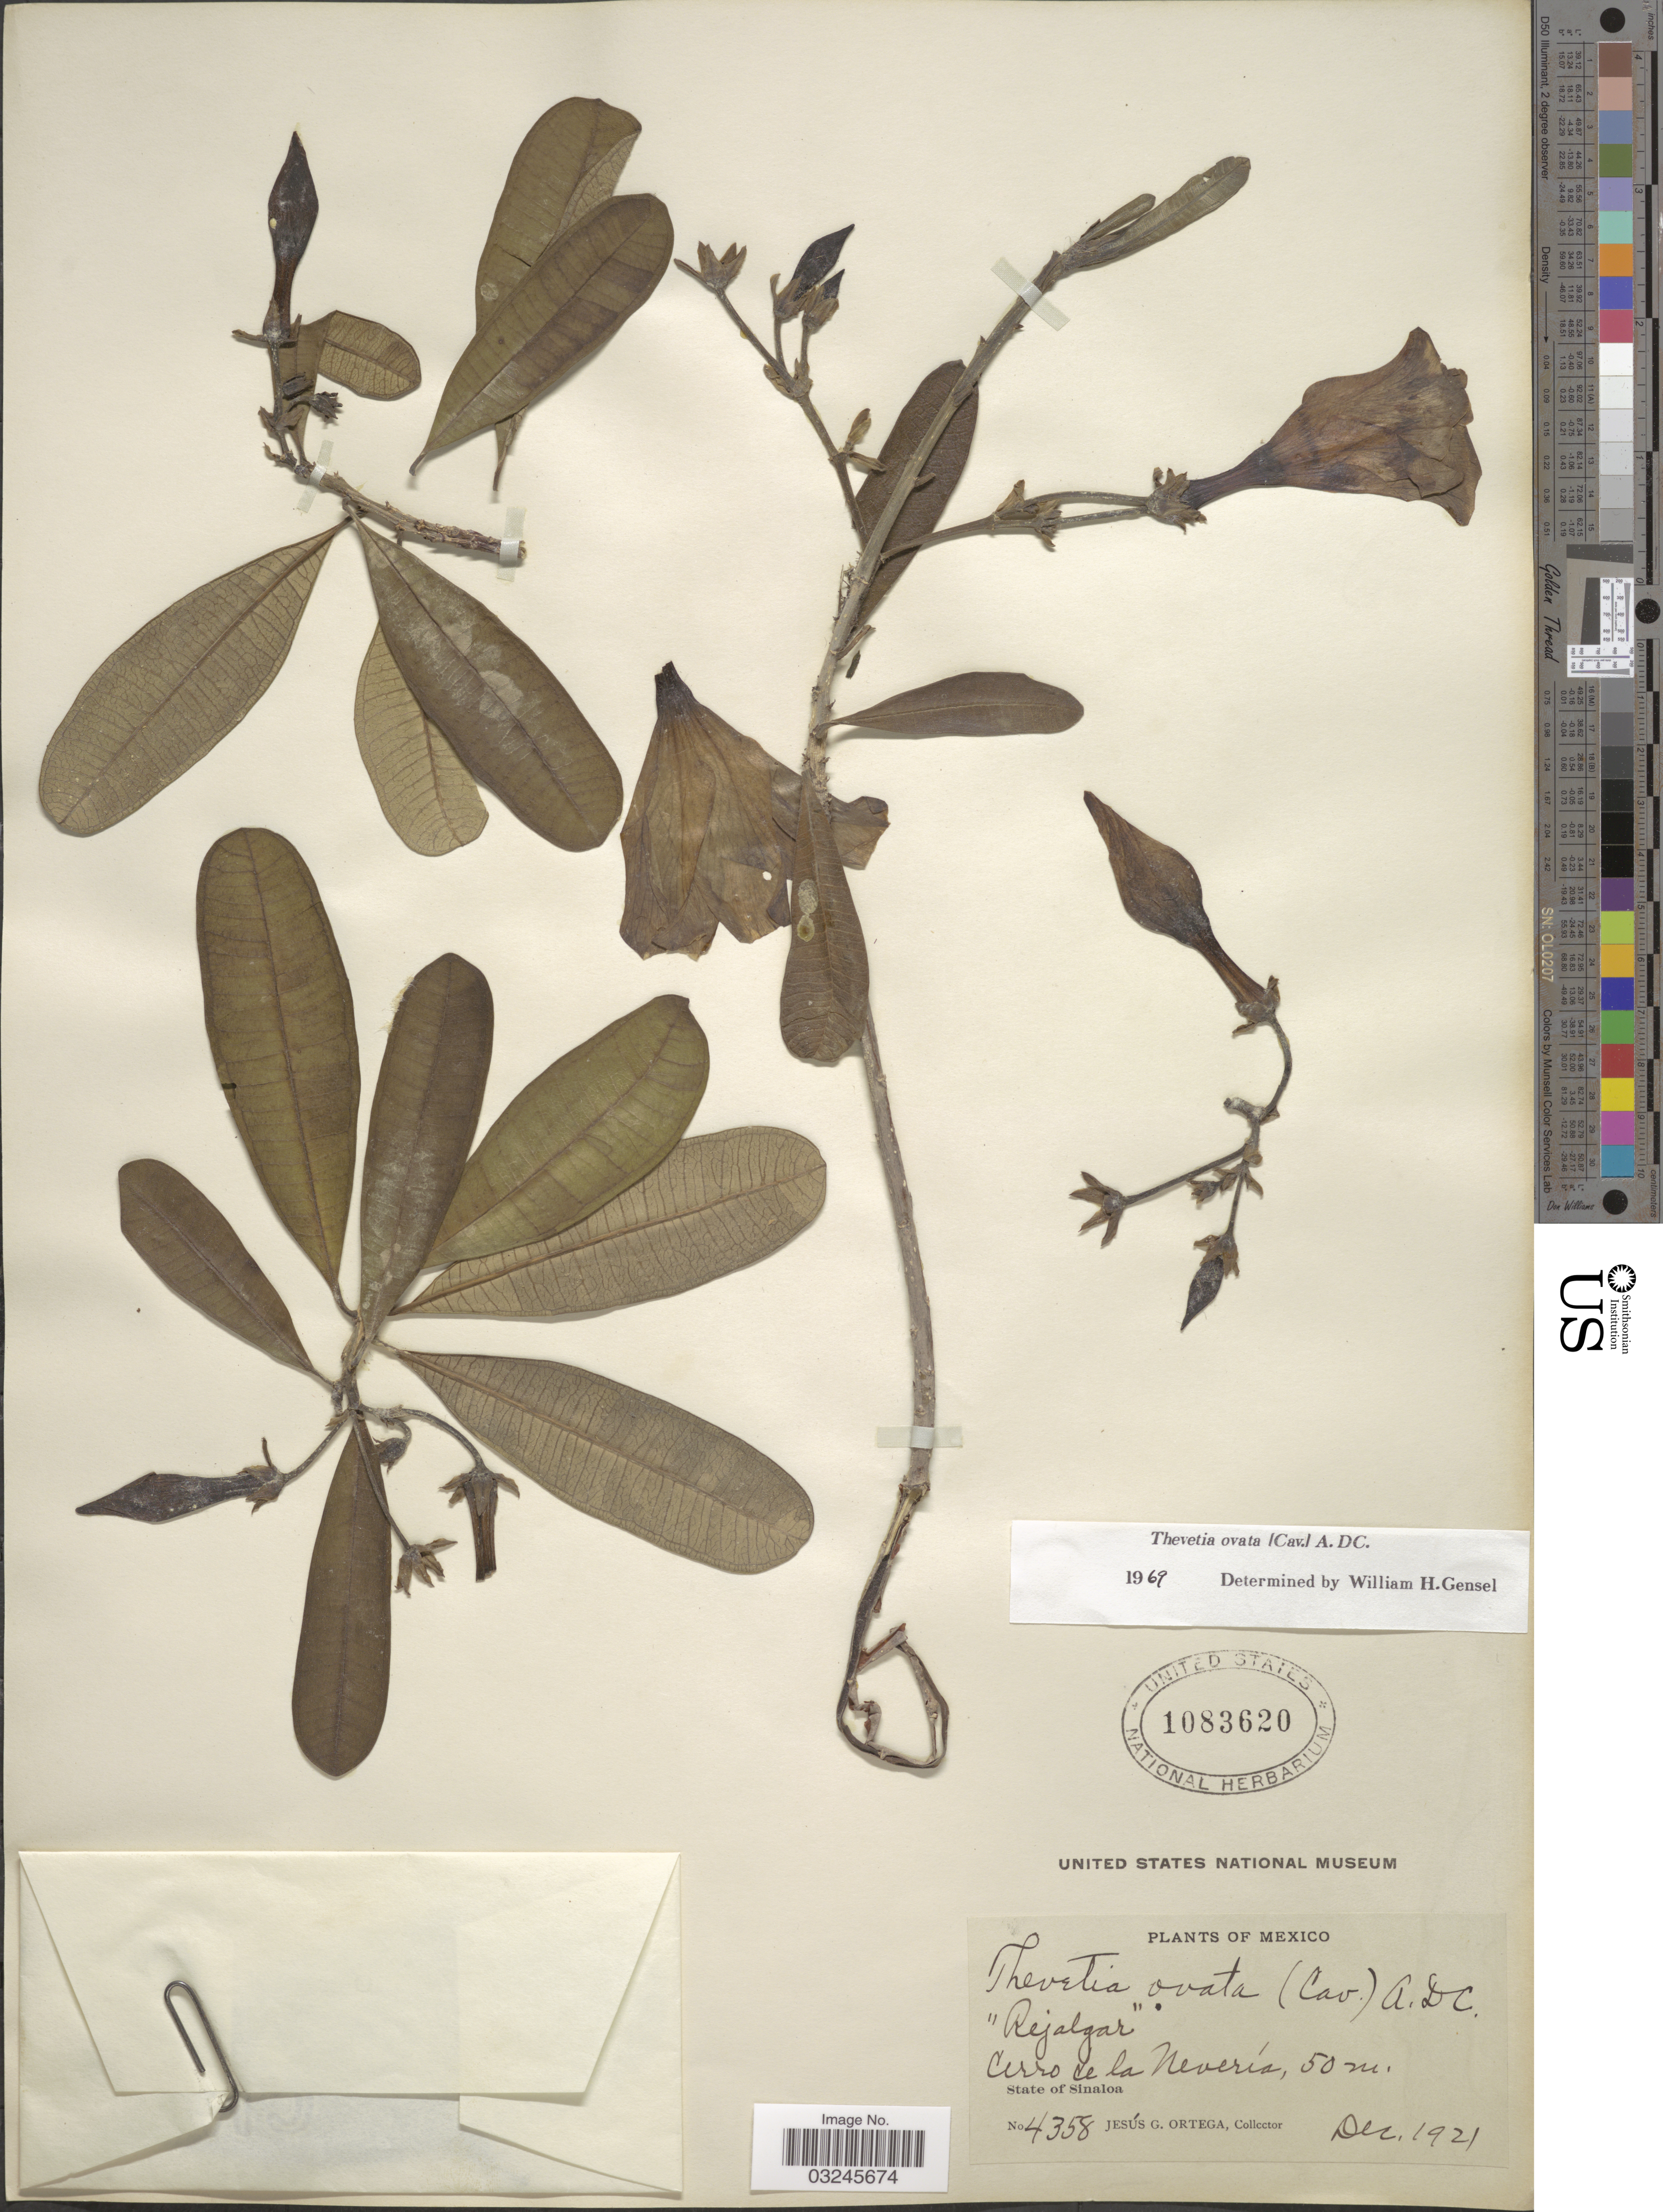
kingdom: Plantae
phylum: Tracheophyta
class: Magnoliopsida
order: Gentianales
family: Apocynaceae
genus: Thevetia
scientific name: Thevetia ovata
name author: (Cav.) A. DC.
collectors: J. Ortega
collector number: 4358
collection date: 1921-12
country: Mexico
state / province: Sinaloa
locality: Cerro de la Nevería, State of Sinaloa.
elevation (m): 50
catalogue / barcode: US 1083620